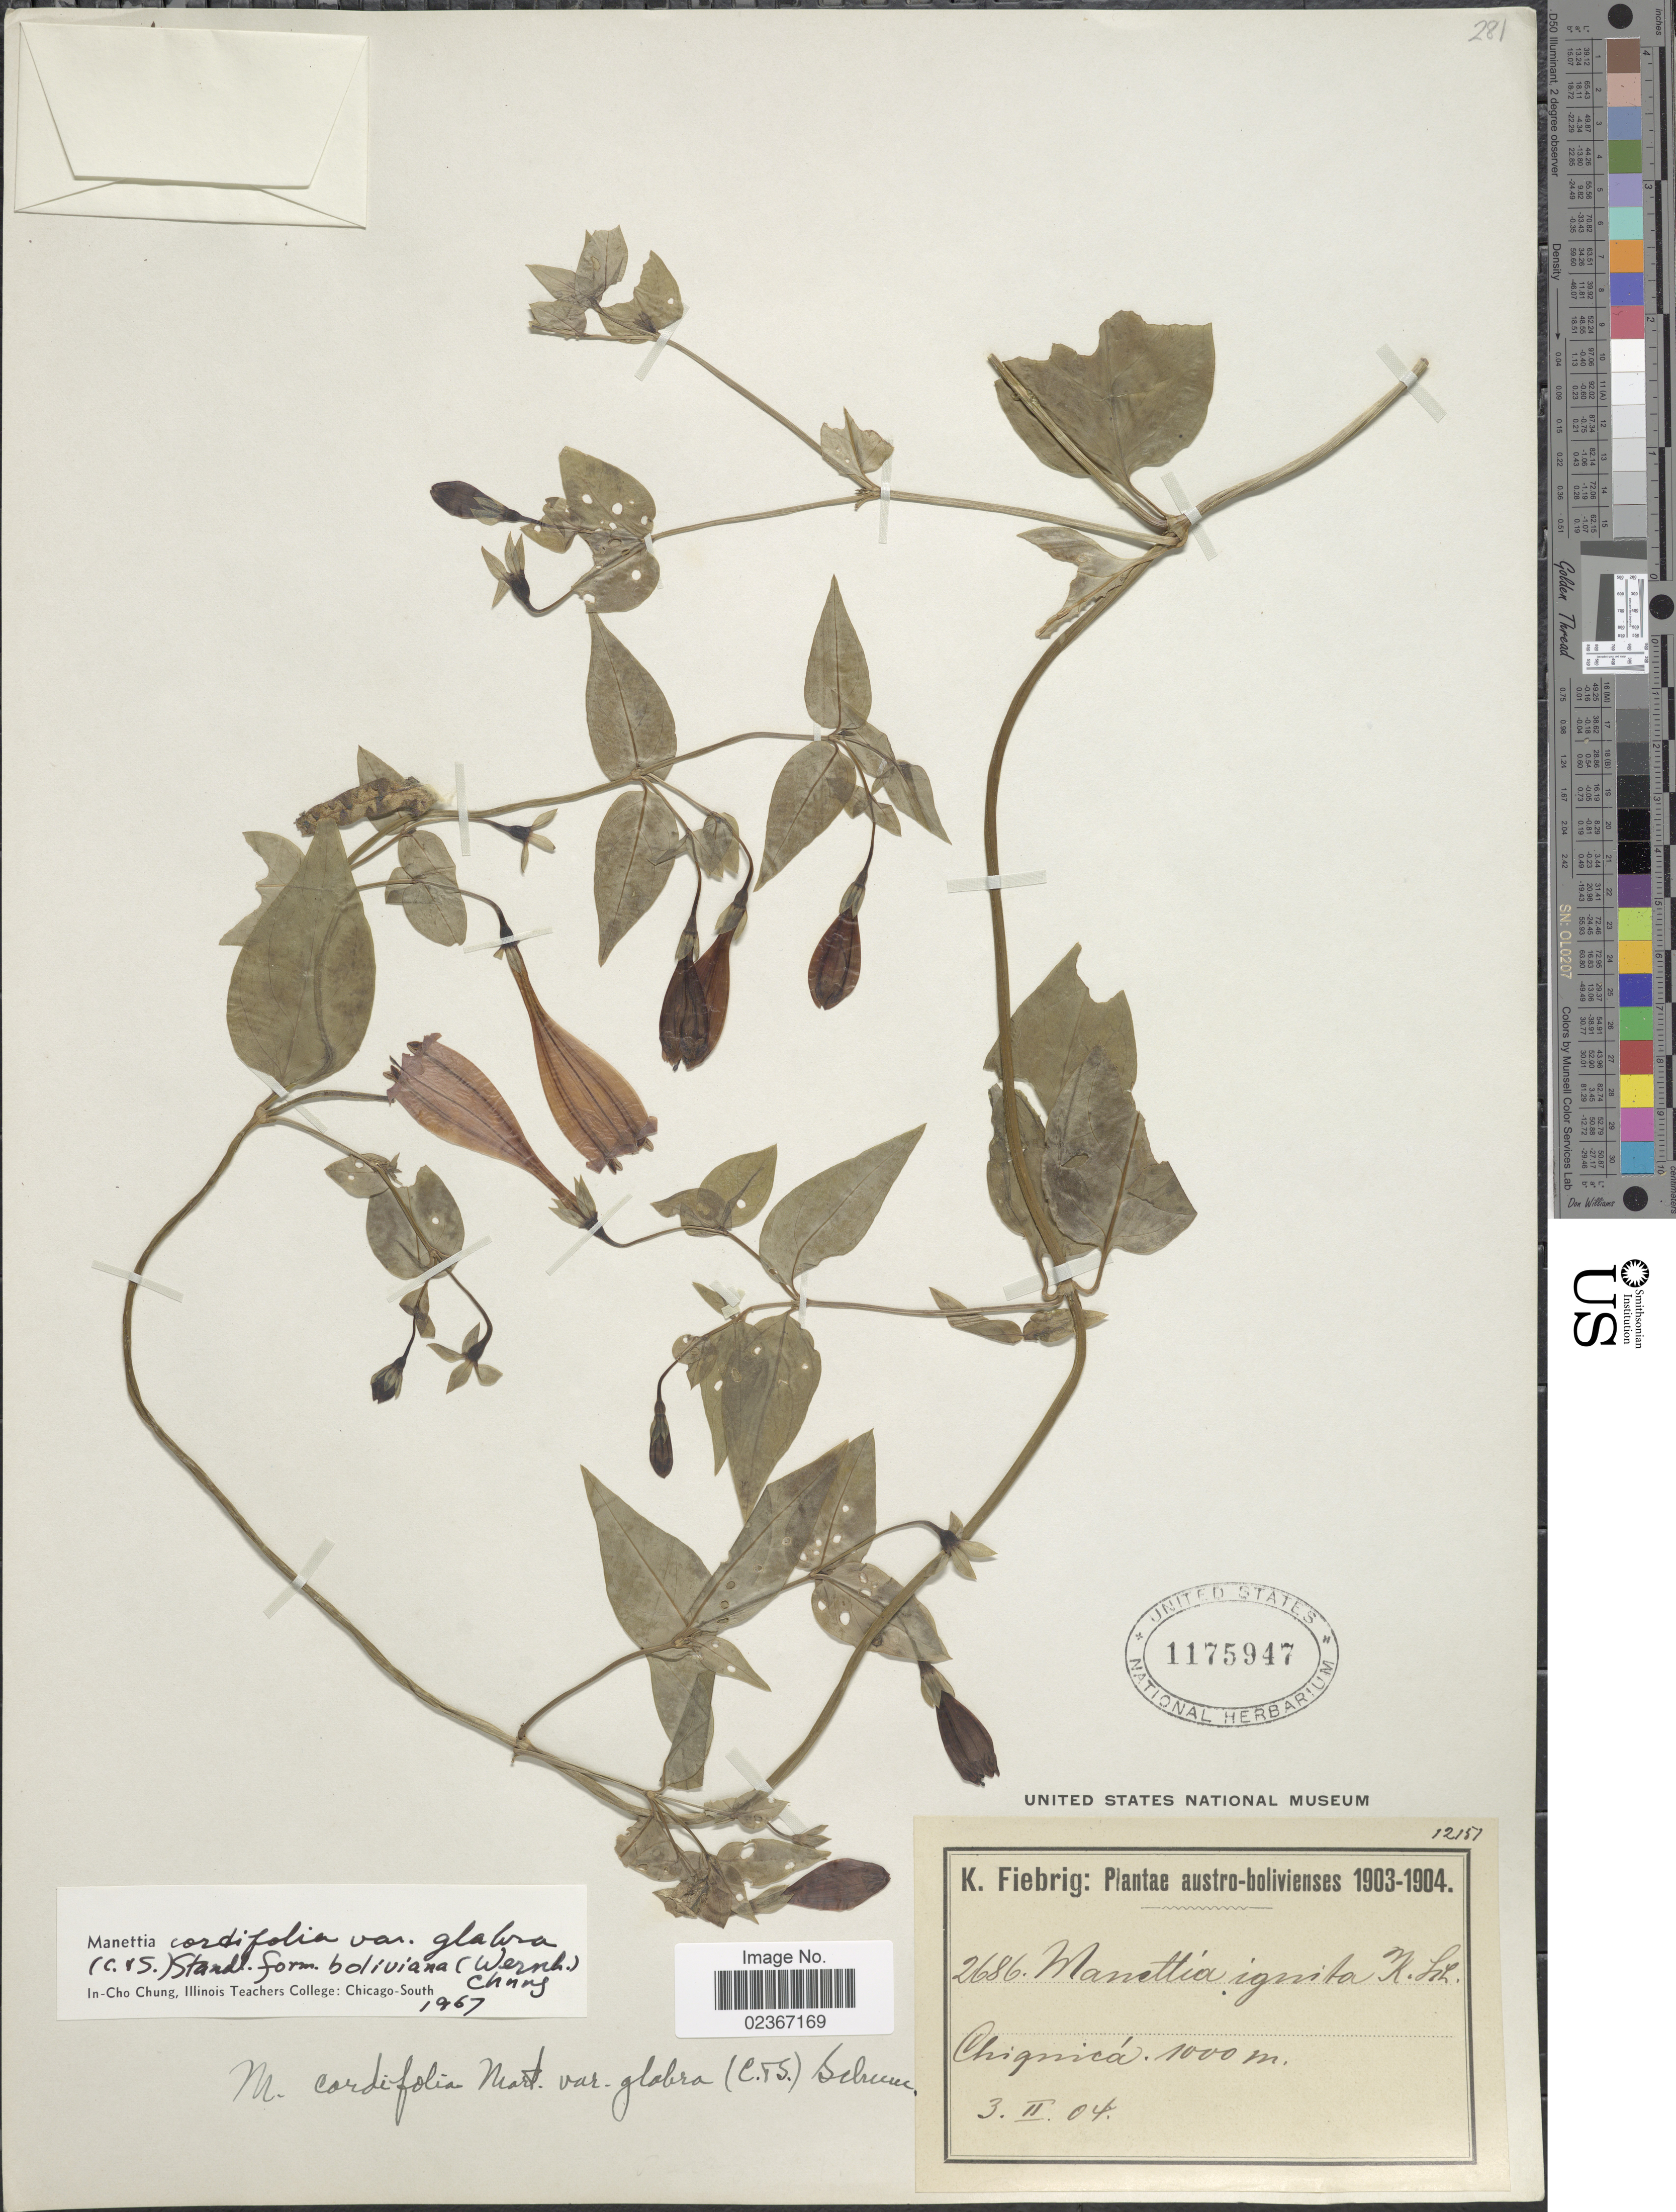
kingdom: Plantae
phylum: Tracheophyta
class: Magnoliopsida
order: Gentianales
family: Rubiaceae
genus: Manettia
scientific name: Manettia cordifolia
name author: Mart.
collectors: K. Fiebrig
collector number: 2686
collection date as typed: Transcribed d/m/y: 3/2/4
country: Bolivia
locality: Austro-Bolivienses. Chigniaca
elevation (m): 1000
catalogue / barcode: US 1175947